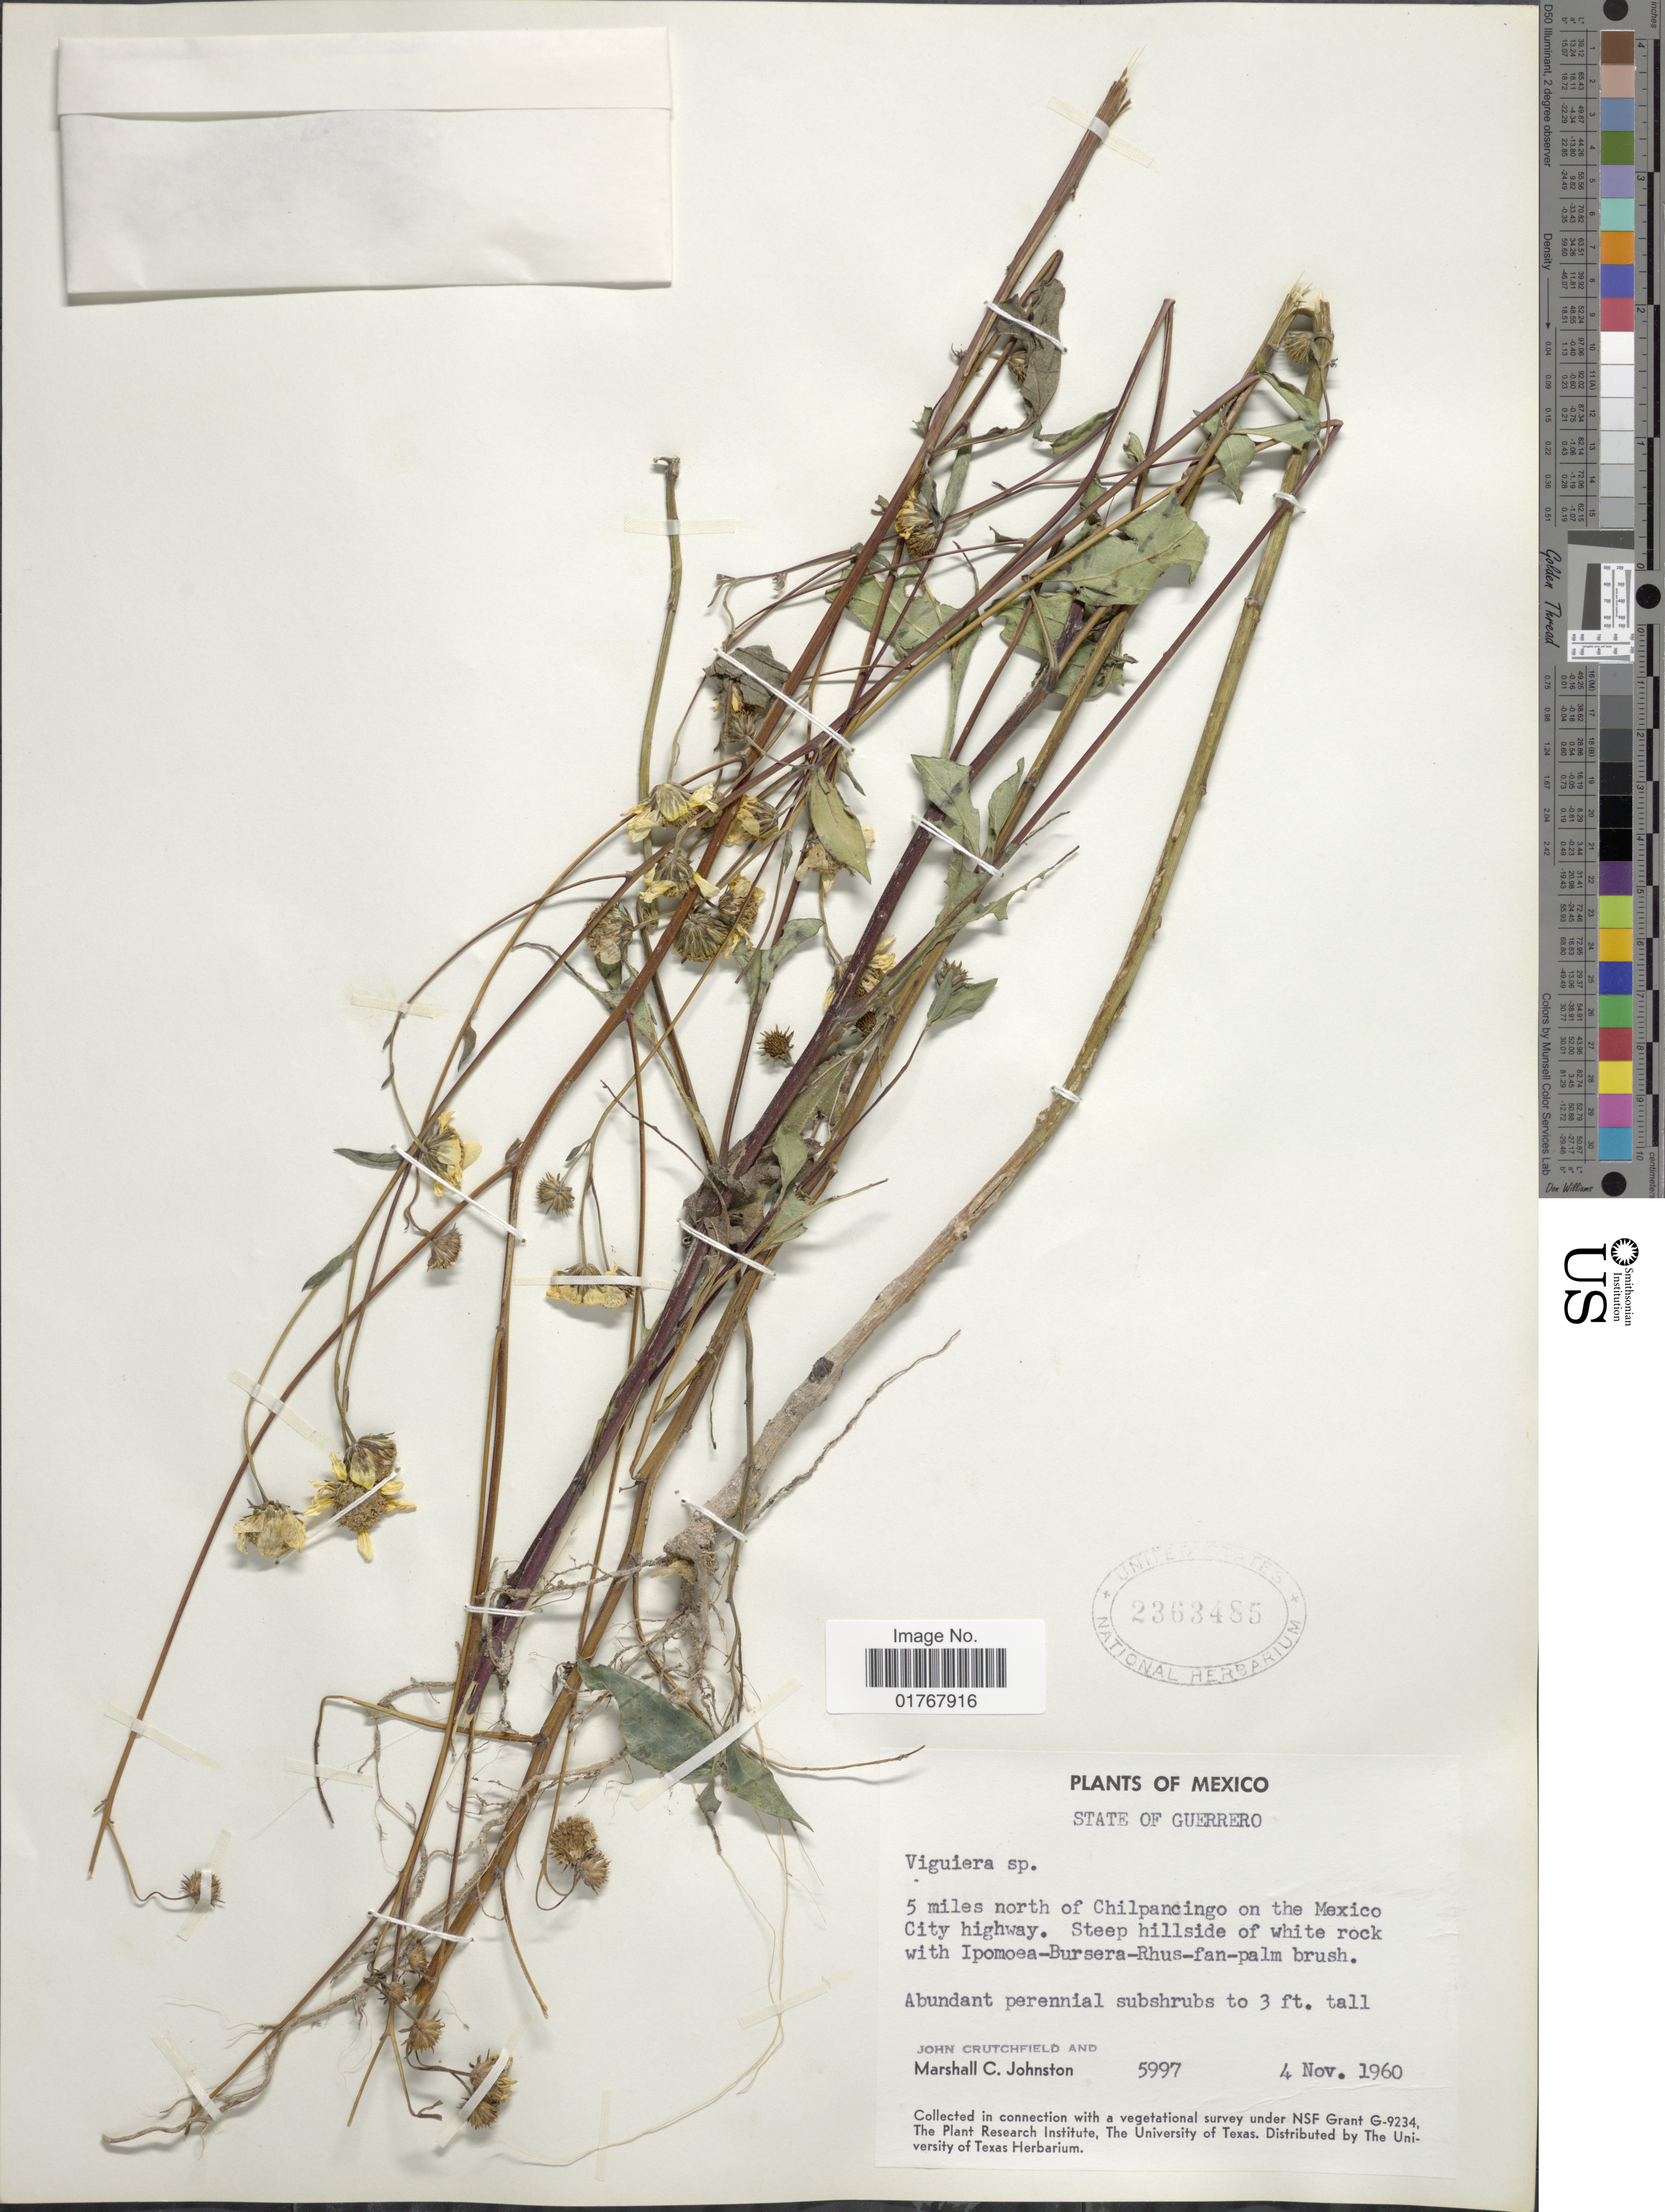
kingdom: Plantae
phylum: Tracheophyta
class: Magnoliopsida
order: Asterales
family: Asteraceae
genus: Viguiera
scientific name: Viguiera dentata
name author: (Cav.) Spreng.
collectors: J. Crutchfield & M. Johnston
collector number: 5997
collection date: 1960-11-04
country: Mexico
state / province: Guerrero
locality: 5 miles north of Chilpancingo on the Mexico City highway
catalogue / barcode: US 2363485